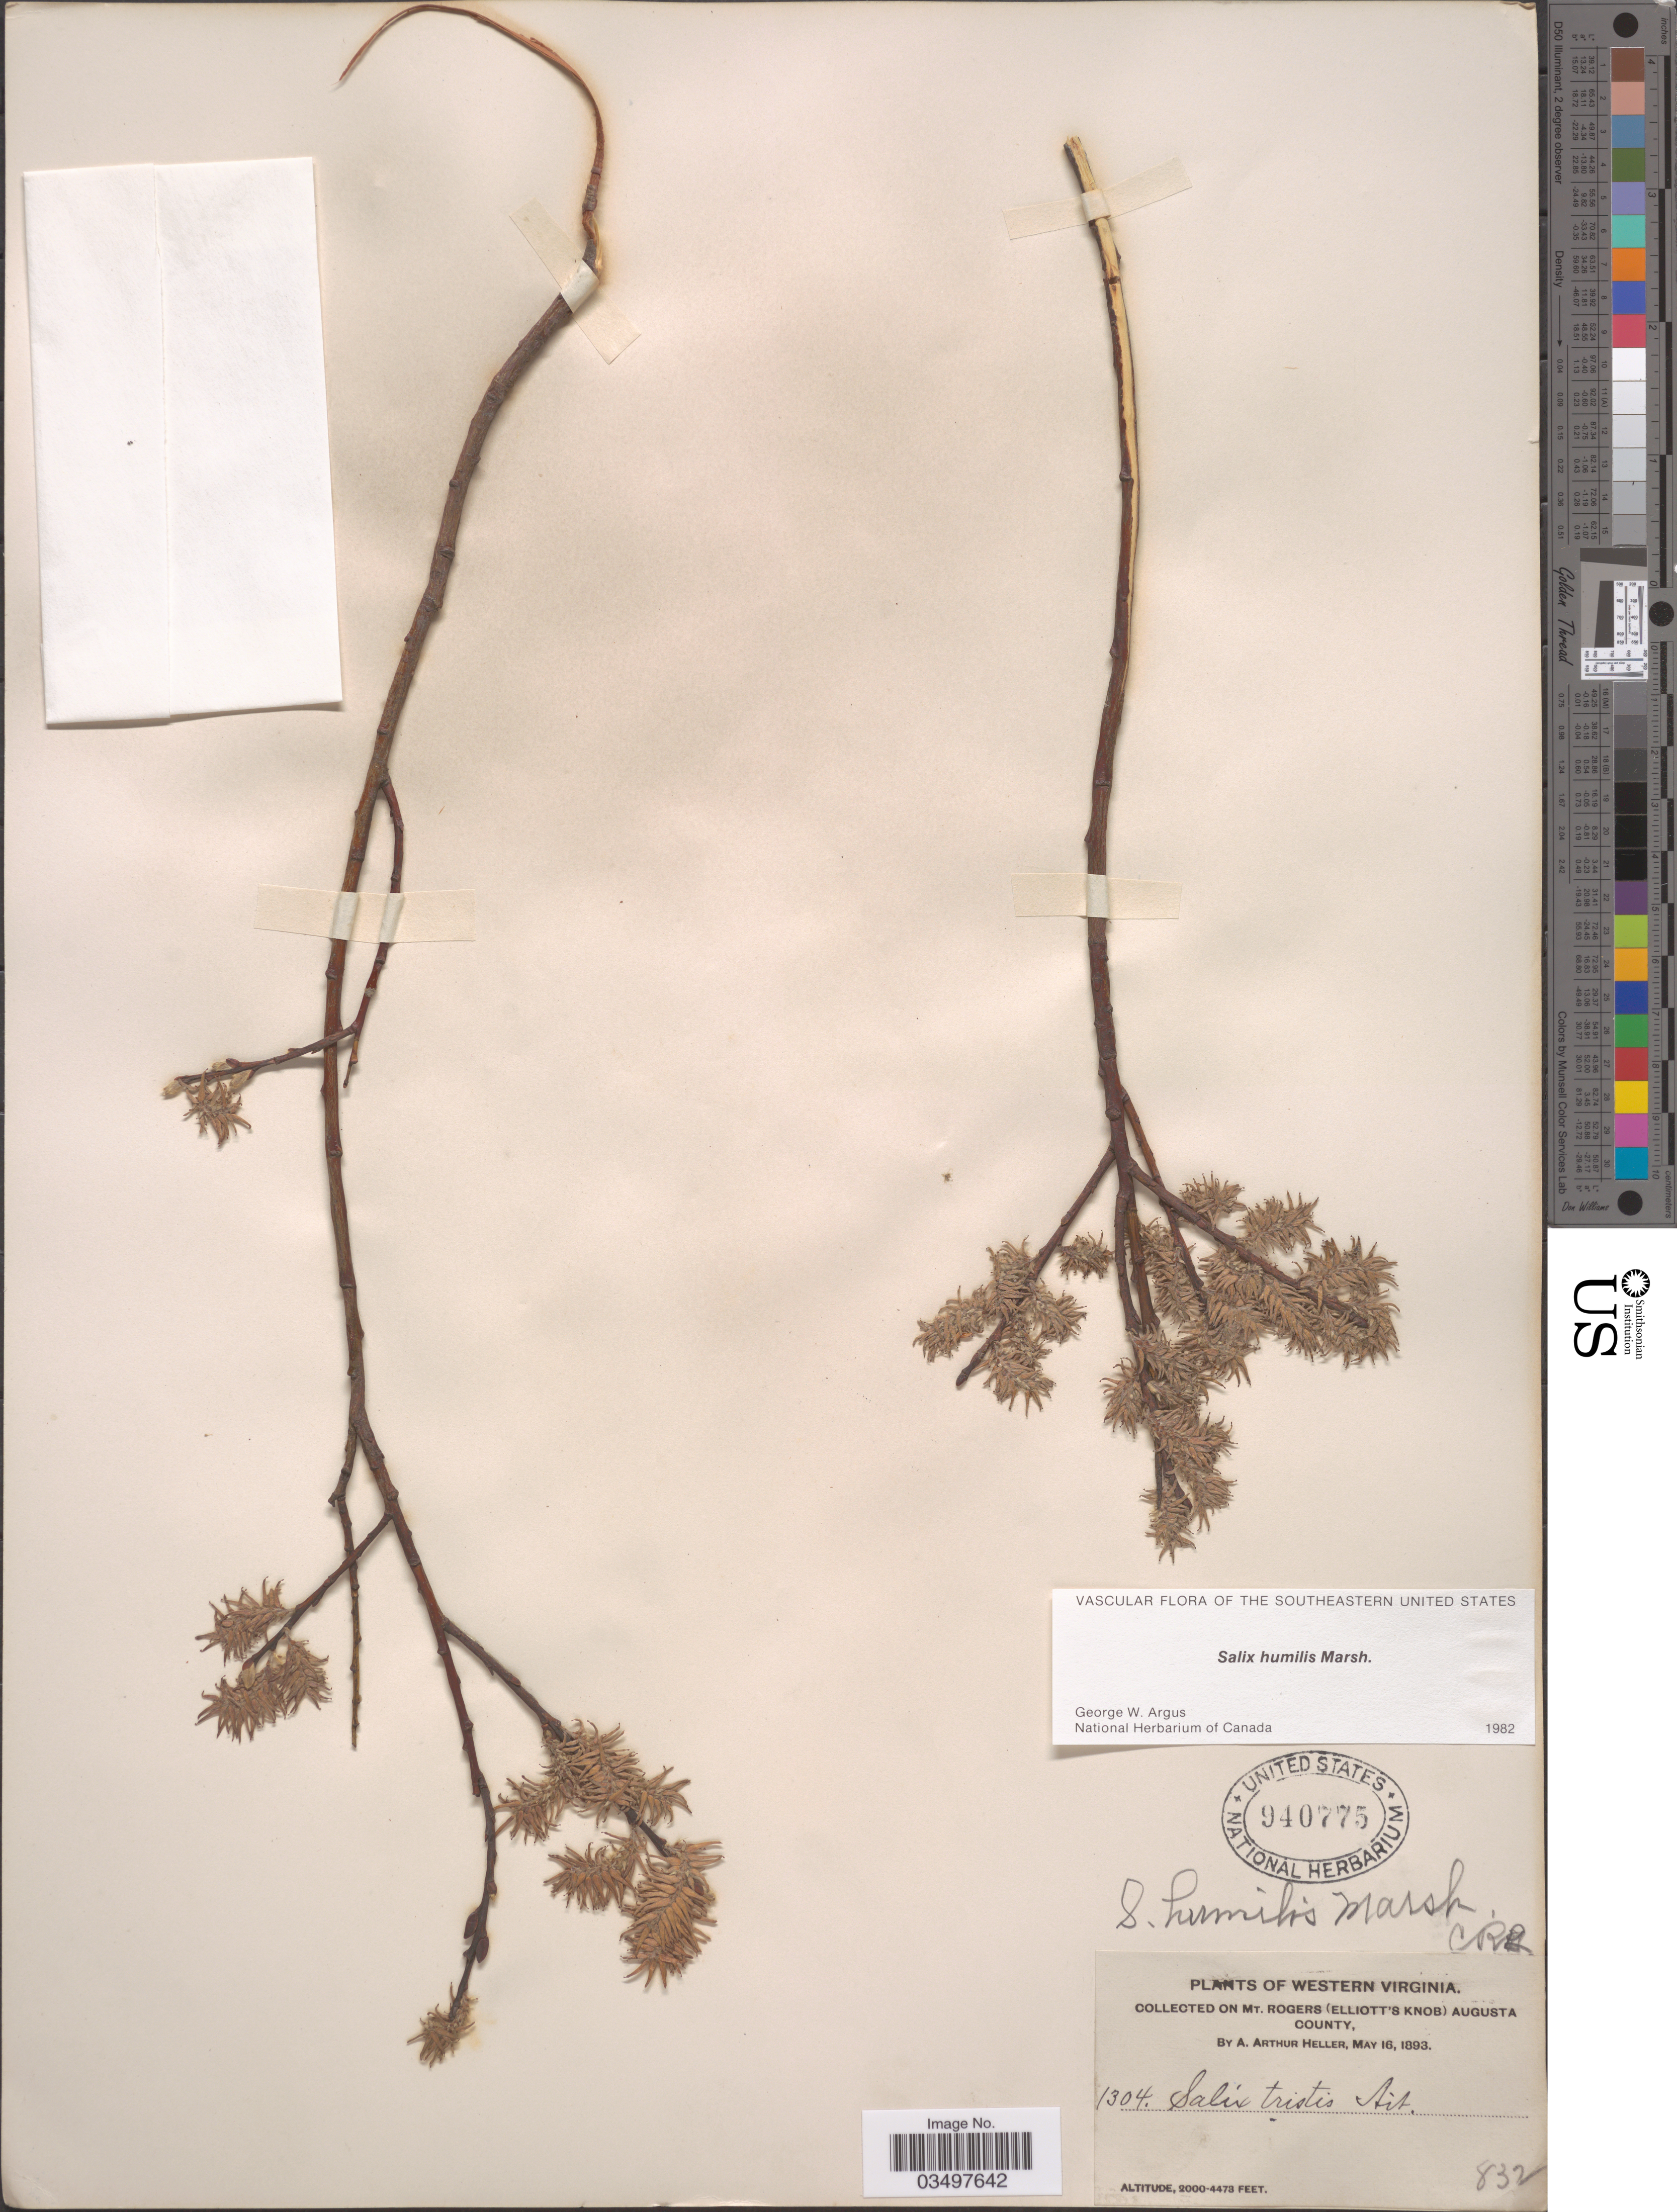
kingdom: Plantae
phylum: Tracheophyta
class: Magnoliopsida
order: Malpighiales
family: Salicaceae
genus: Salix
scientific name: Salix humilis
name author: Marshall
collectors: A. A. Heller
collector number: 1304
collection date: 1893-05-16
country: United States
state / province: Virginia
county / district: Augusta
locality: On Mt. Rogers (Elliott's Knob) Augusta County.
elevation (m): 610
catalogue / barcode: US 940775